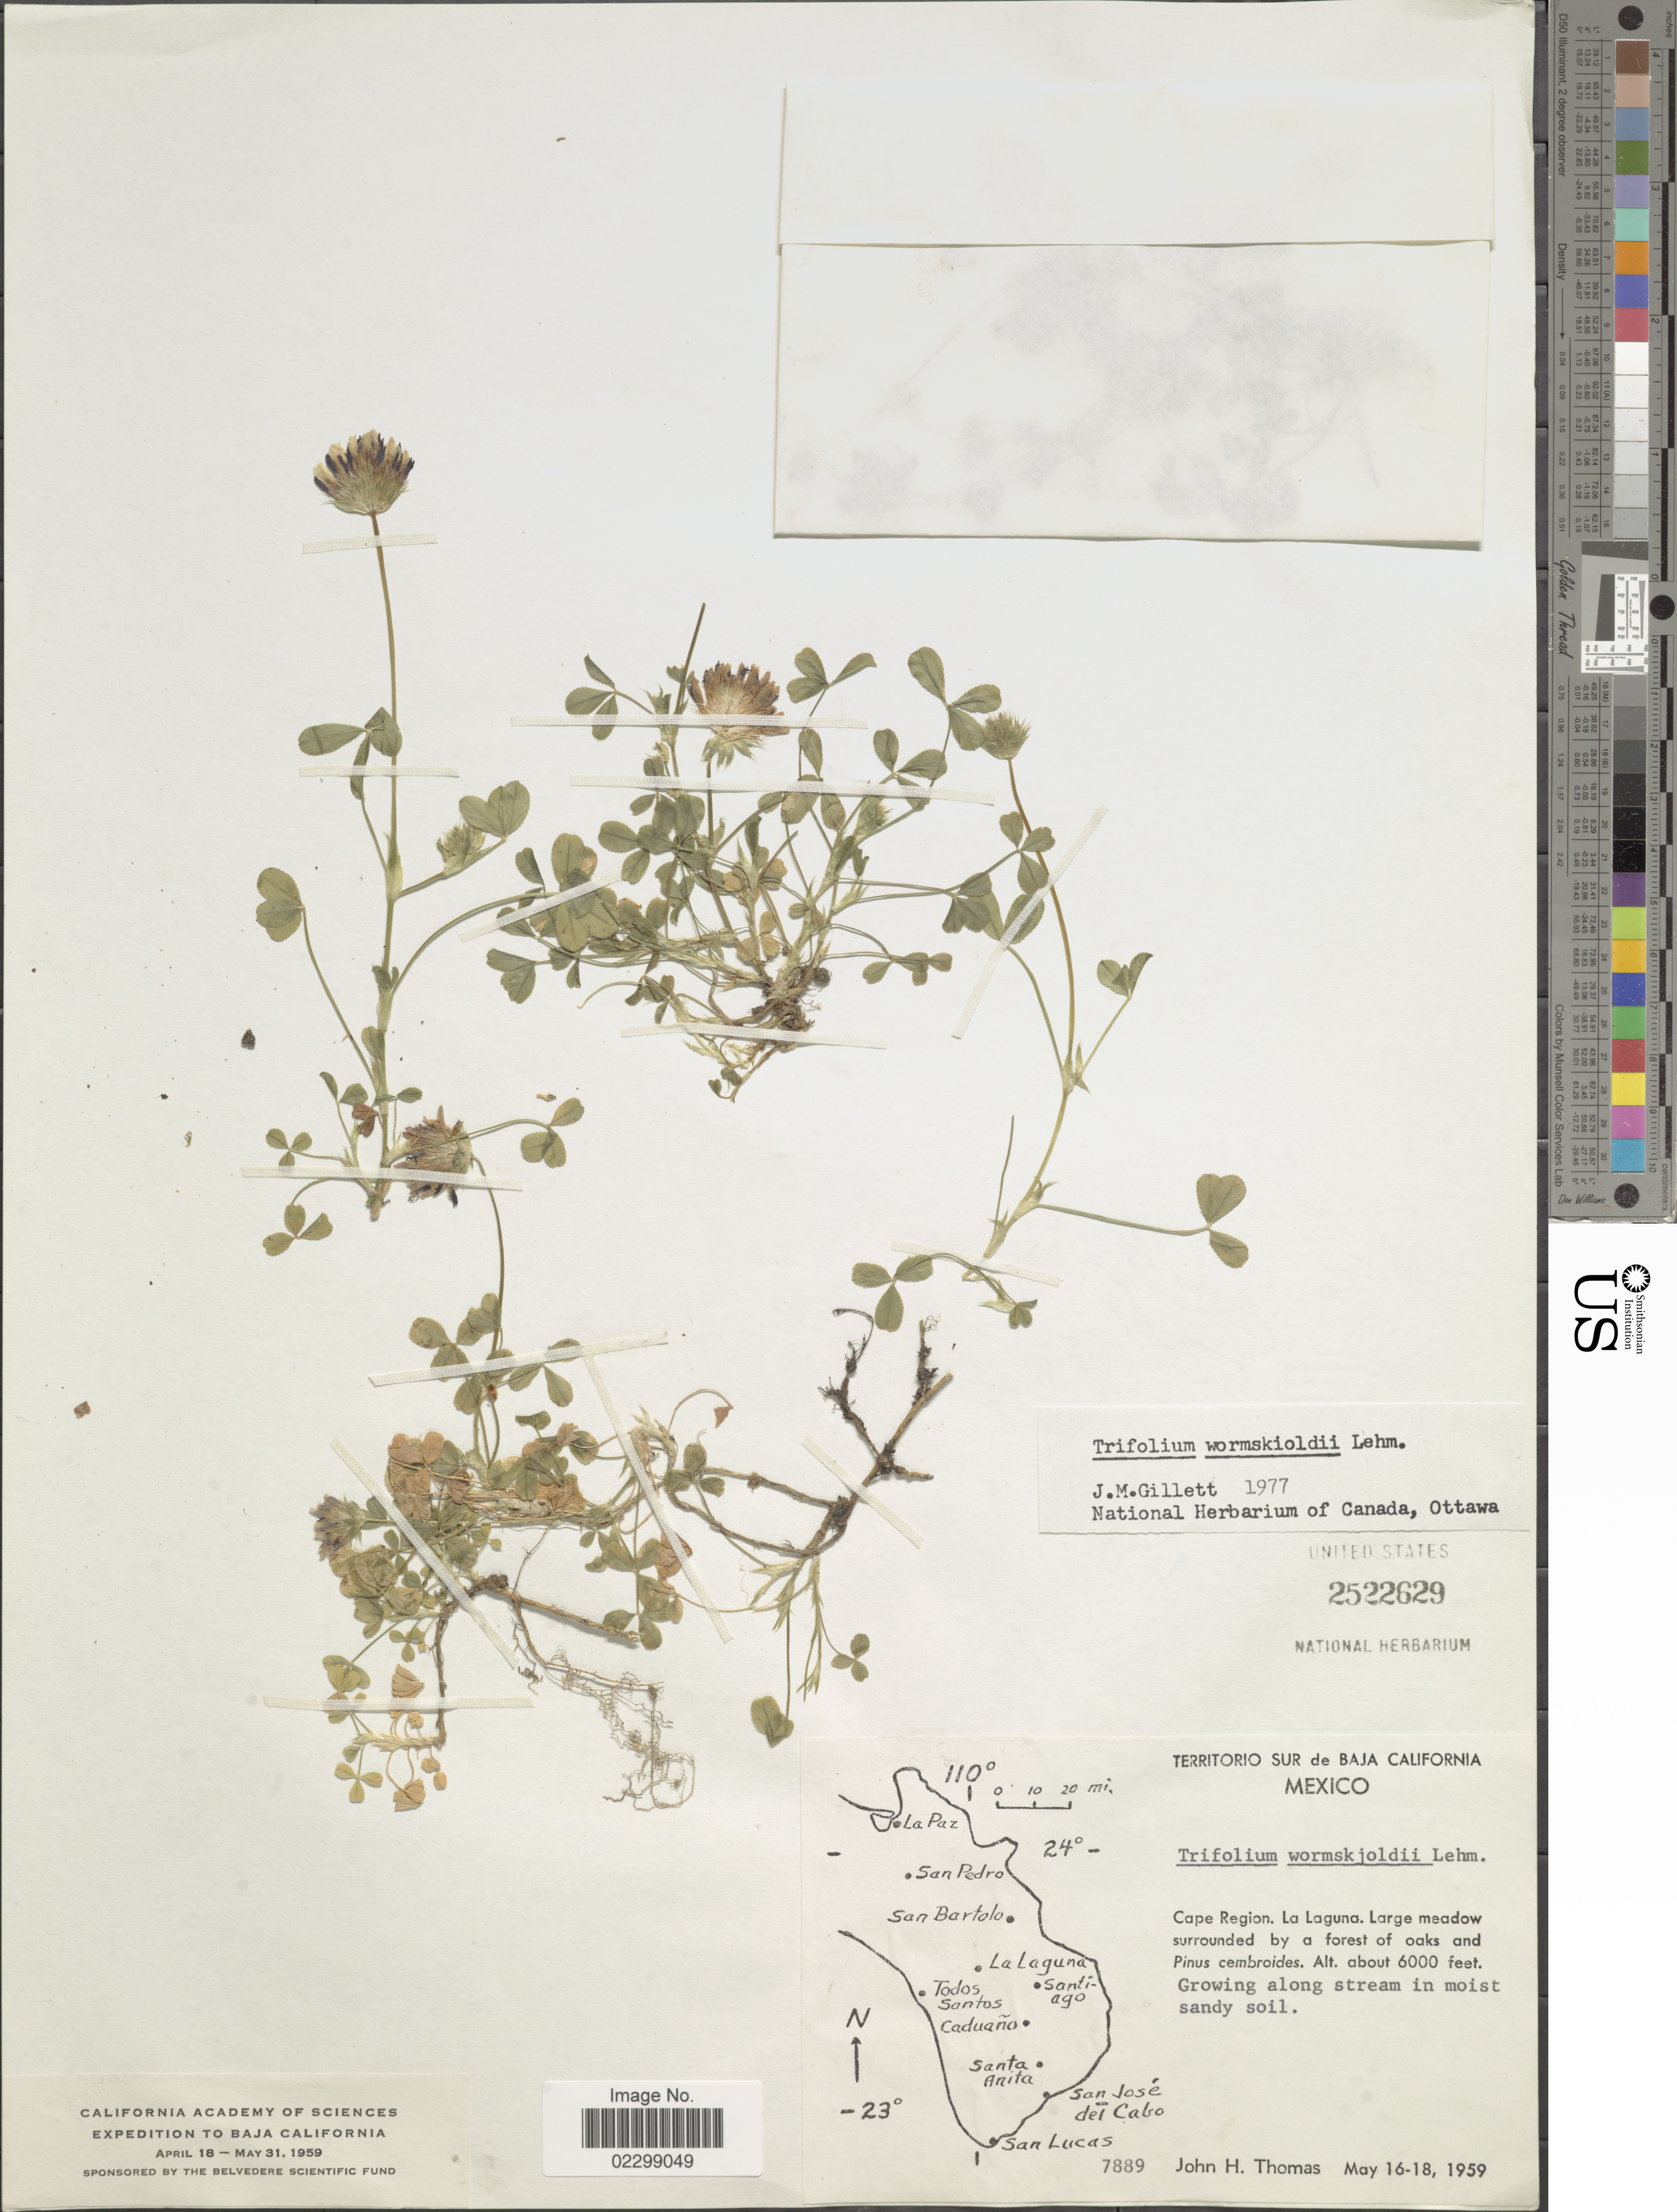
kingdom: Plantae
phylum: Tracheophyta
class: Magnoliopsida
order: Fabales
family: Fabaceae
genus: Trifolium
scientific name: Trifolium wormskioldii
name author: Lehm.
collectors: J. H. Thomas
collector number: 7889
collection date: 1959-05-16/1959-05-18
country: Mexico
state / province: Baja California Sur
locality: Cape Region, La Laguna, large meadow, surrounded by a forest of oaks and Pinus cembroides, growing along stream in moist sandy soil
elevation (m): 1829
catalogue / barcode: US 2522629